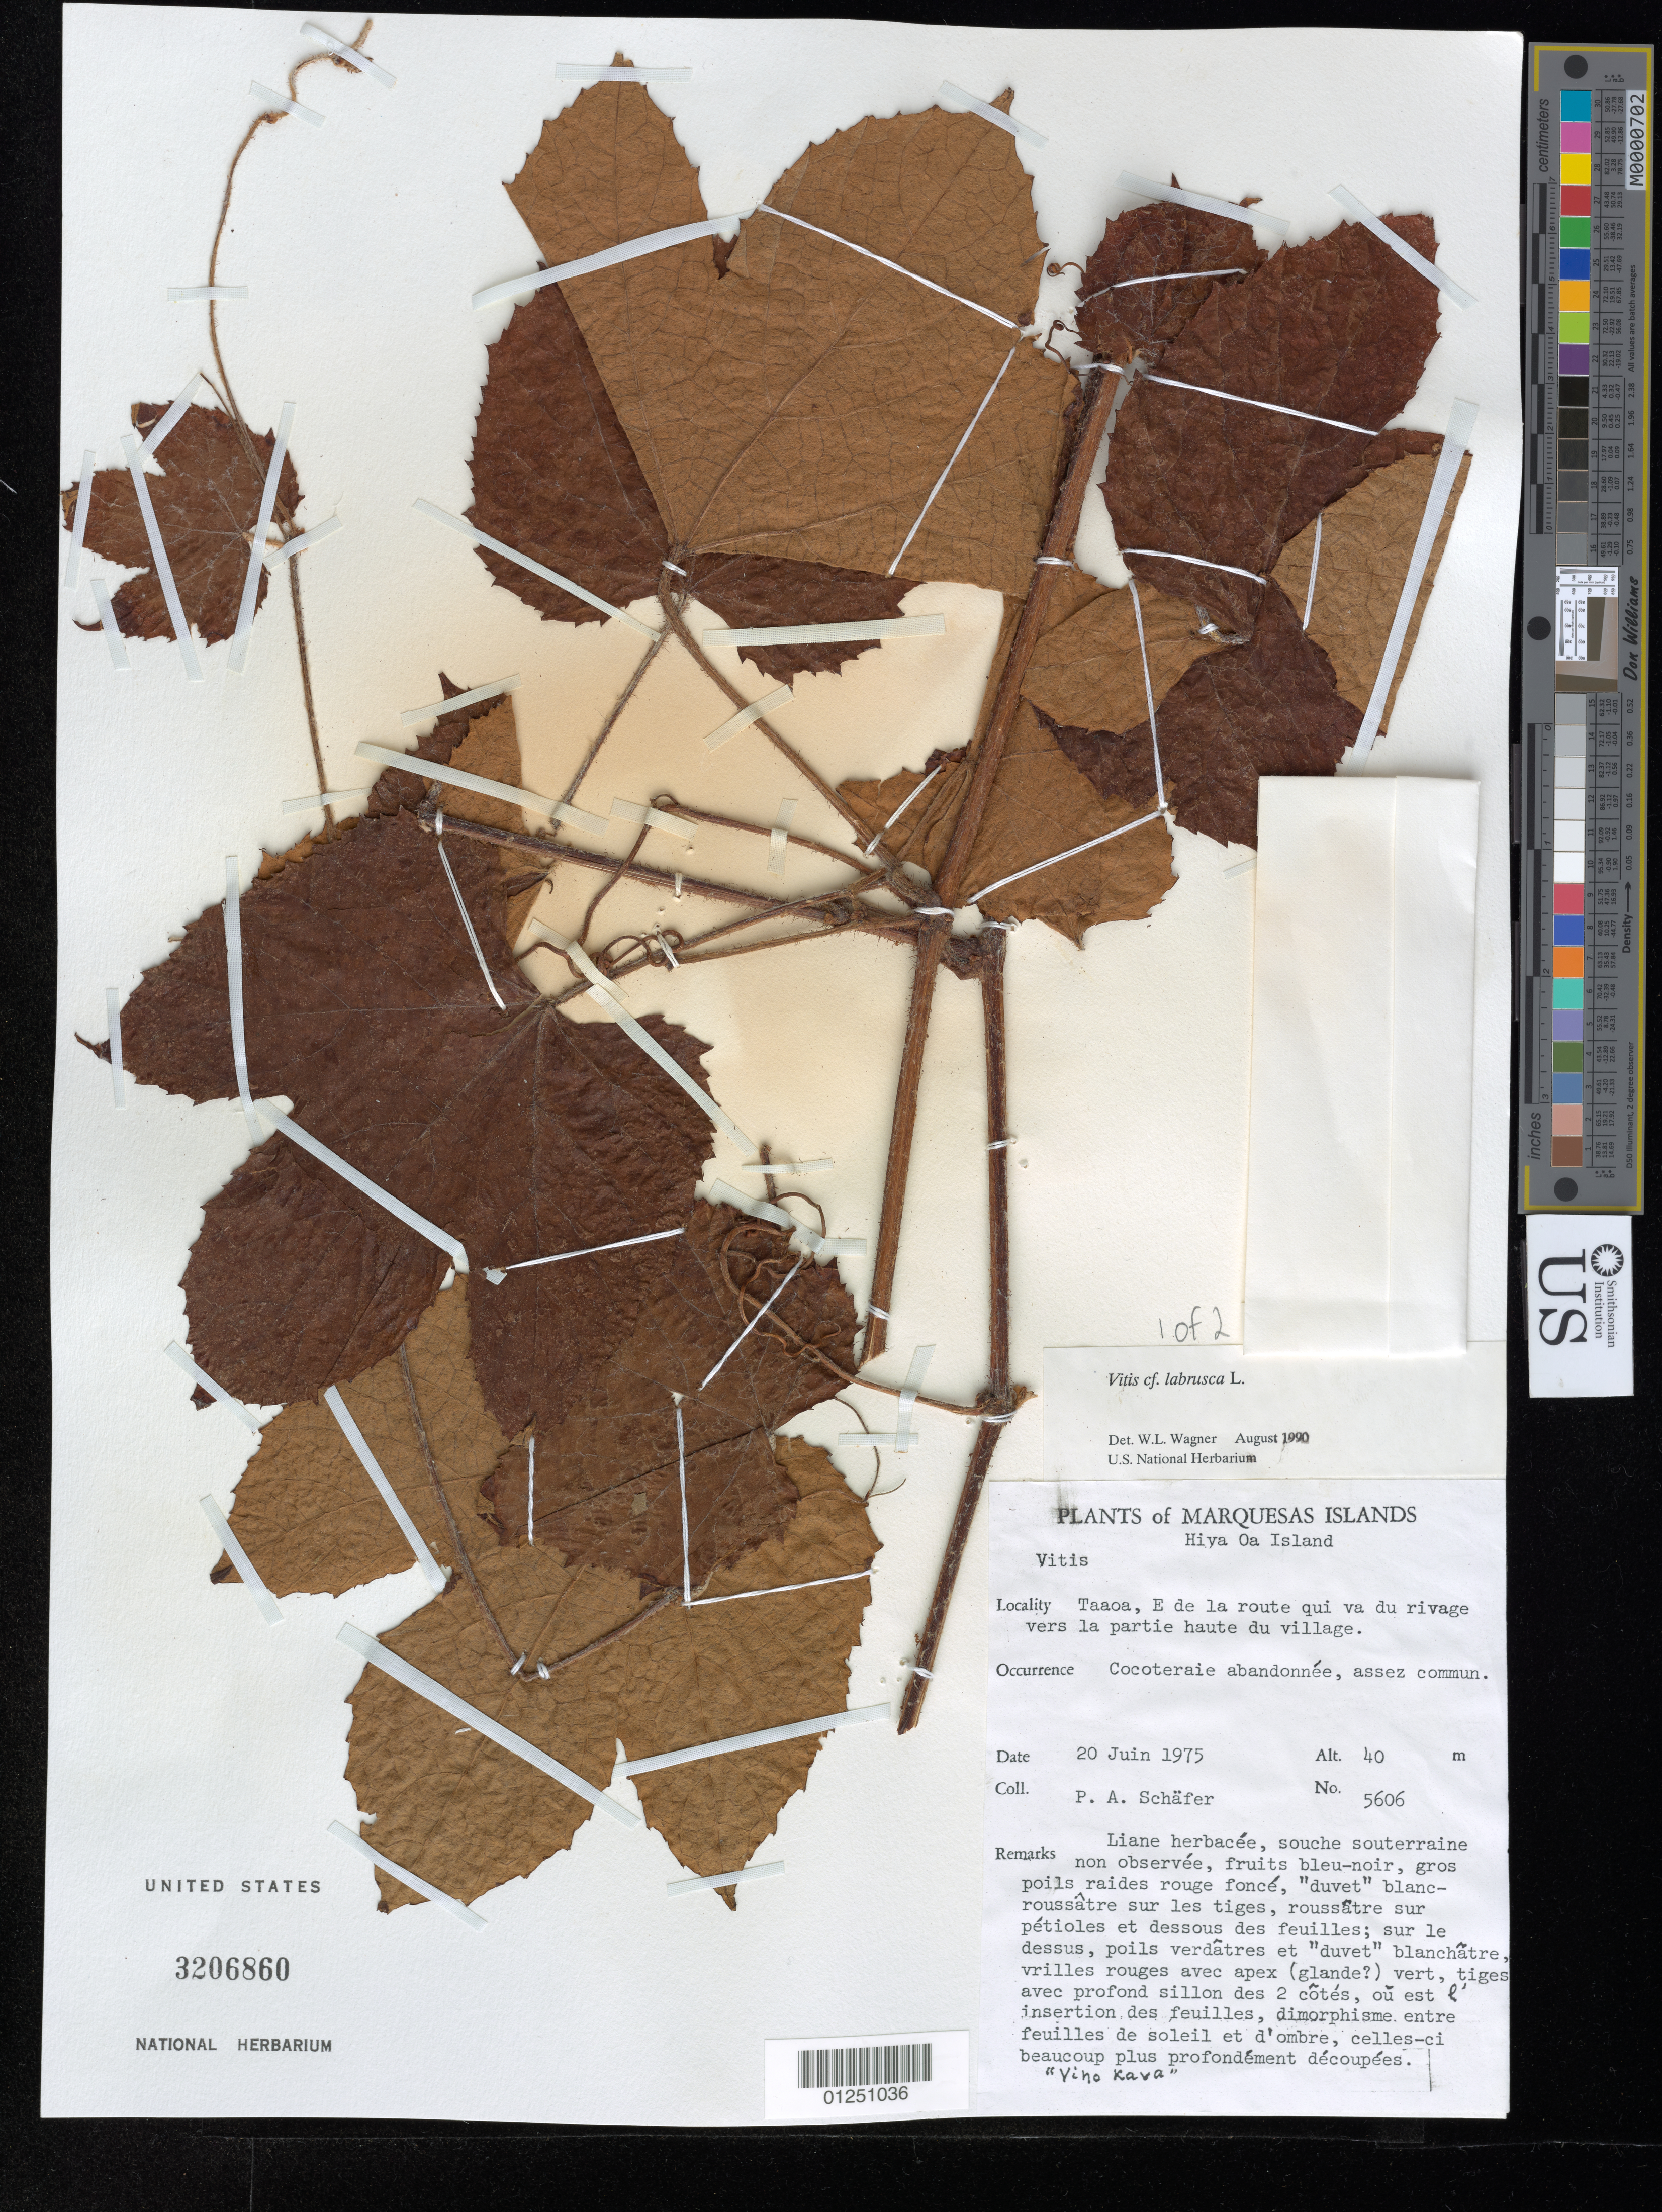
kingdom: Plantae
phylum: Tracheophyta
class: Magnoliopsida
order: Vitales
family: Vitaceae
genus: Vitis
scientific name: Vitis labrusca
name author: L.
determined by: Lorence, David H., (PTBG), National Tropical Botanical Garden (UNITED STATES)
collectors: P. A. Schäfer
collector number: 5606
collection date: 1975-06-20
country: French Polynesia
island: Hiva Oa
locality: Taaoa, E de la route qui va du rivage vers la partie haute du village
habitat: Cocoteraie abandonée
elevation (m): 40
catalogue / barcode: US 3206860